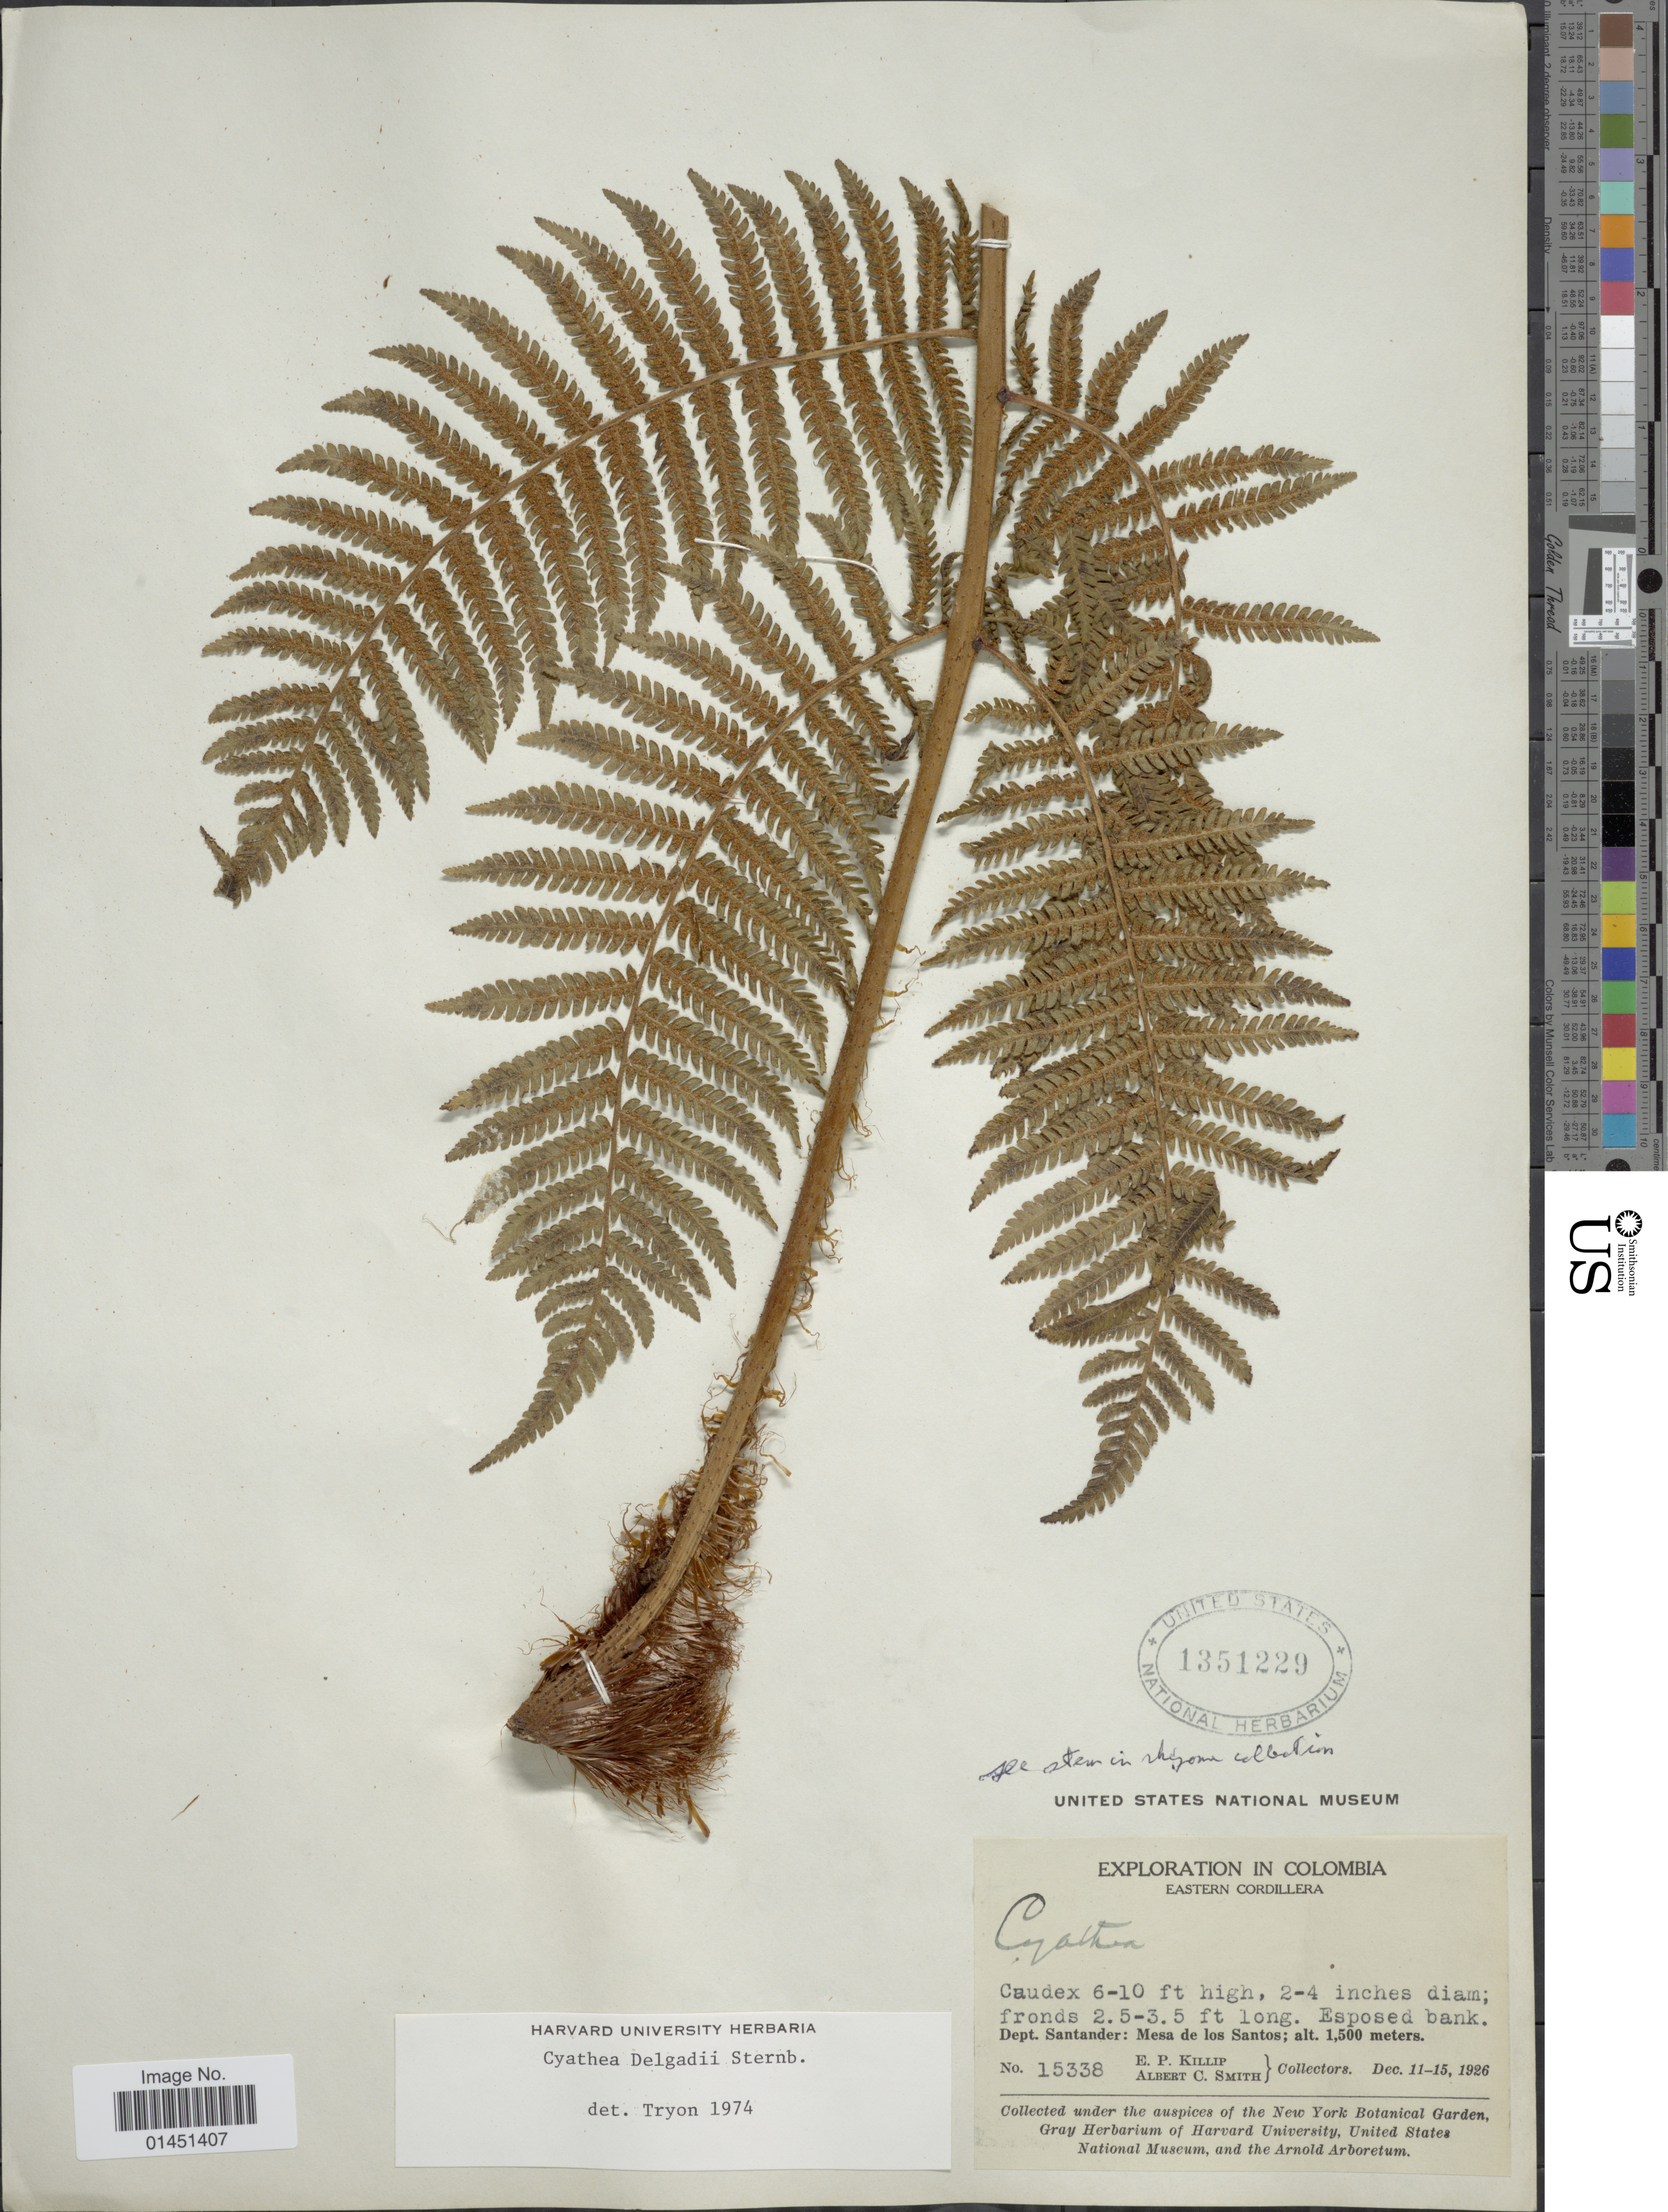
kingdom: Plantae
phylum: Tracheophyta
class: Polypodiopsida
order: Cyatheales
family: Cyatheaceae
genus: Cyathea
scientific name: Cyathea delgadii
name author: Pohl ex Sternb.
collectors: E. P. Killip & A. C. Smith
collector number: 15338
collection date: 1926-12-11/1926-12-15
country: Colombia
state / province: Santander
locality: Mesa de los Santos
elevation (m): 1500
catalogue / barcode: US 1351229